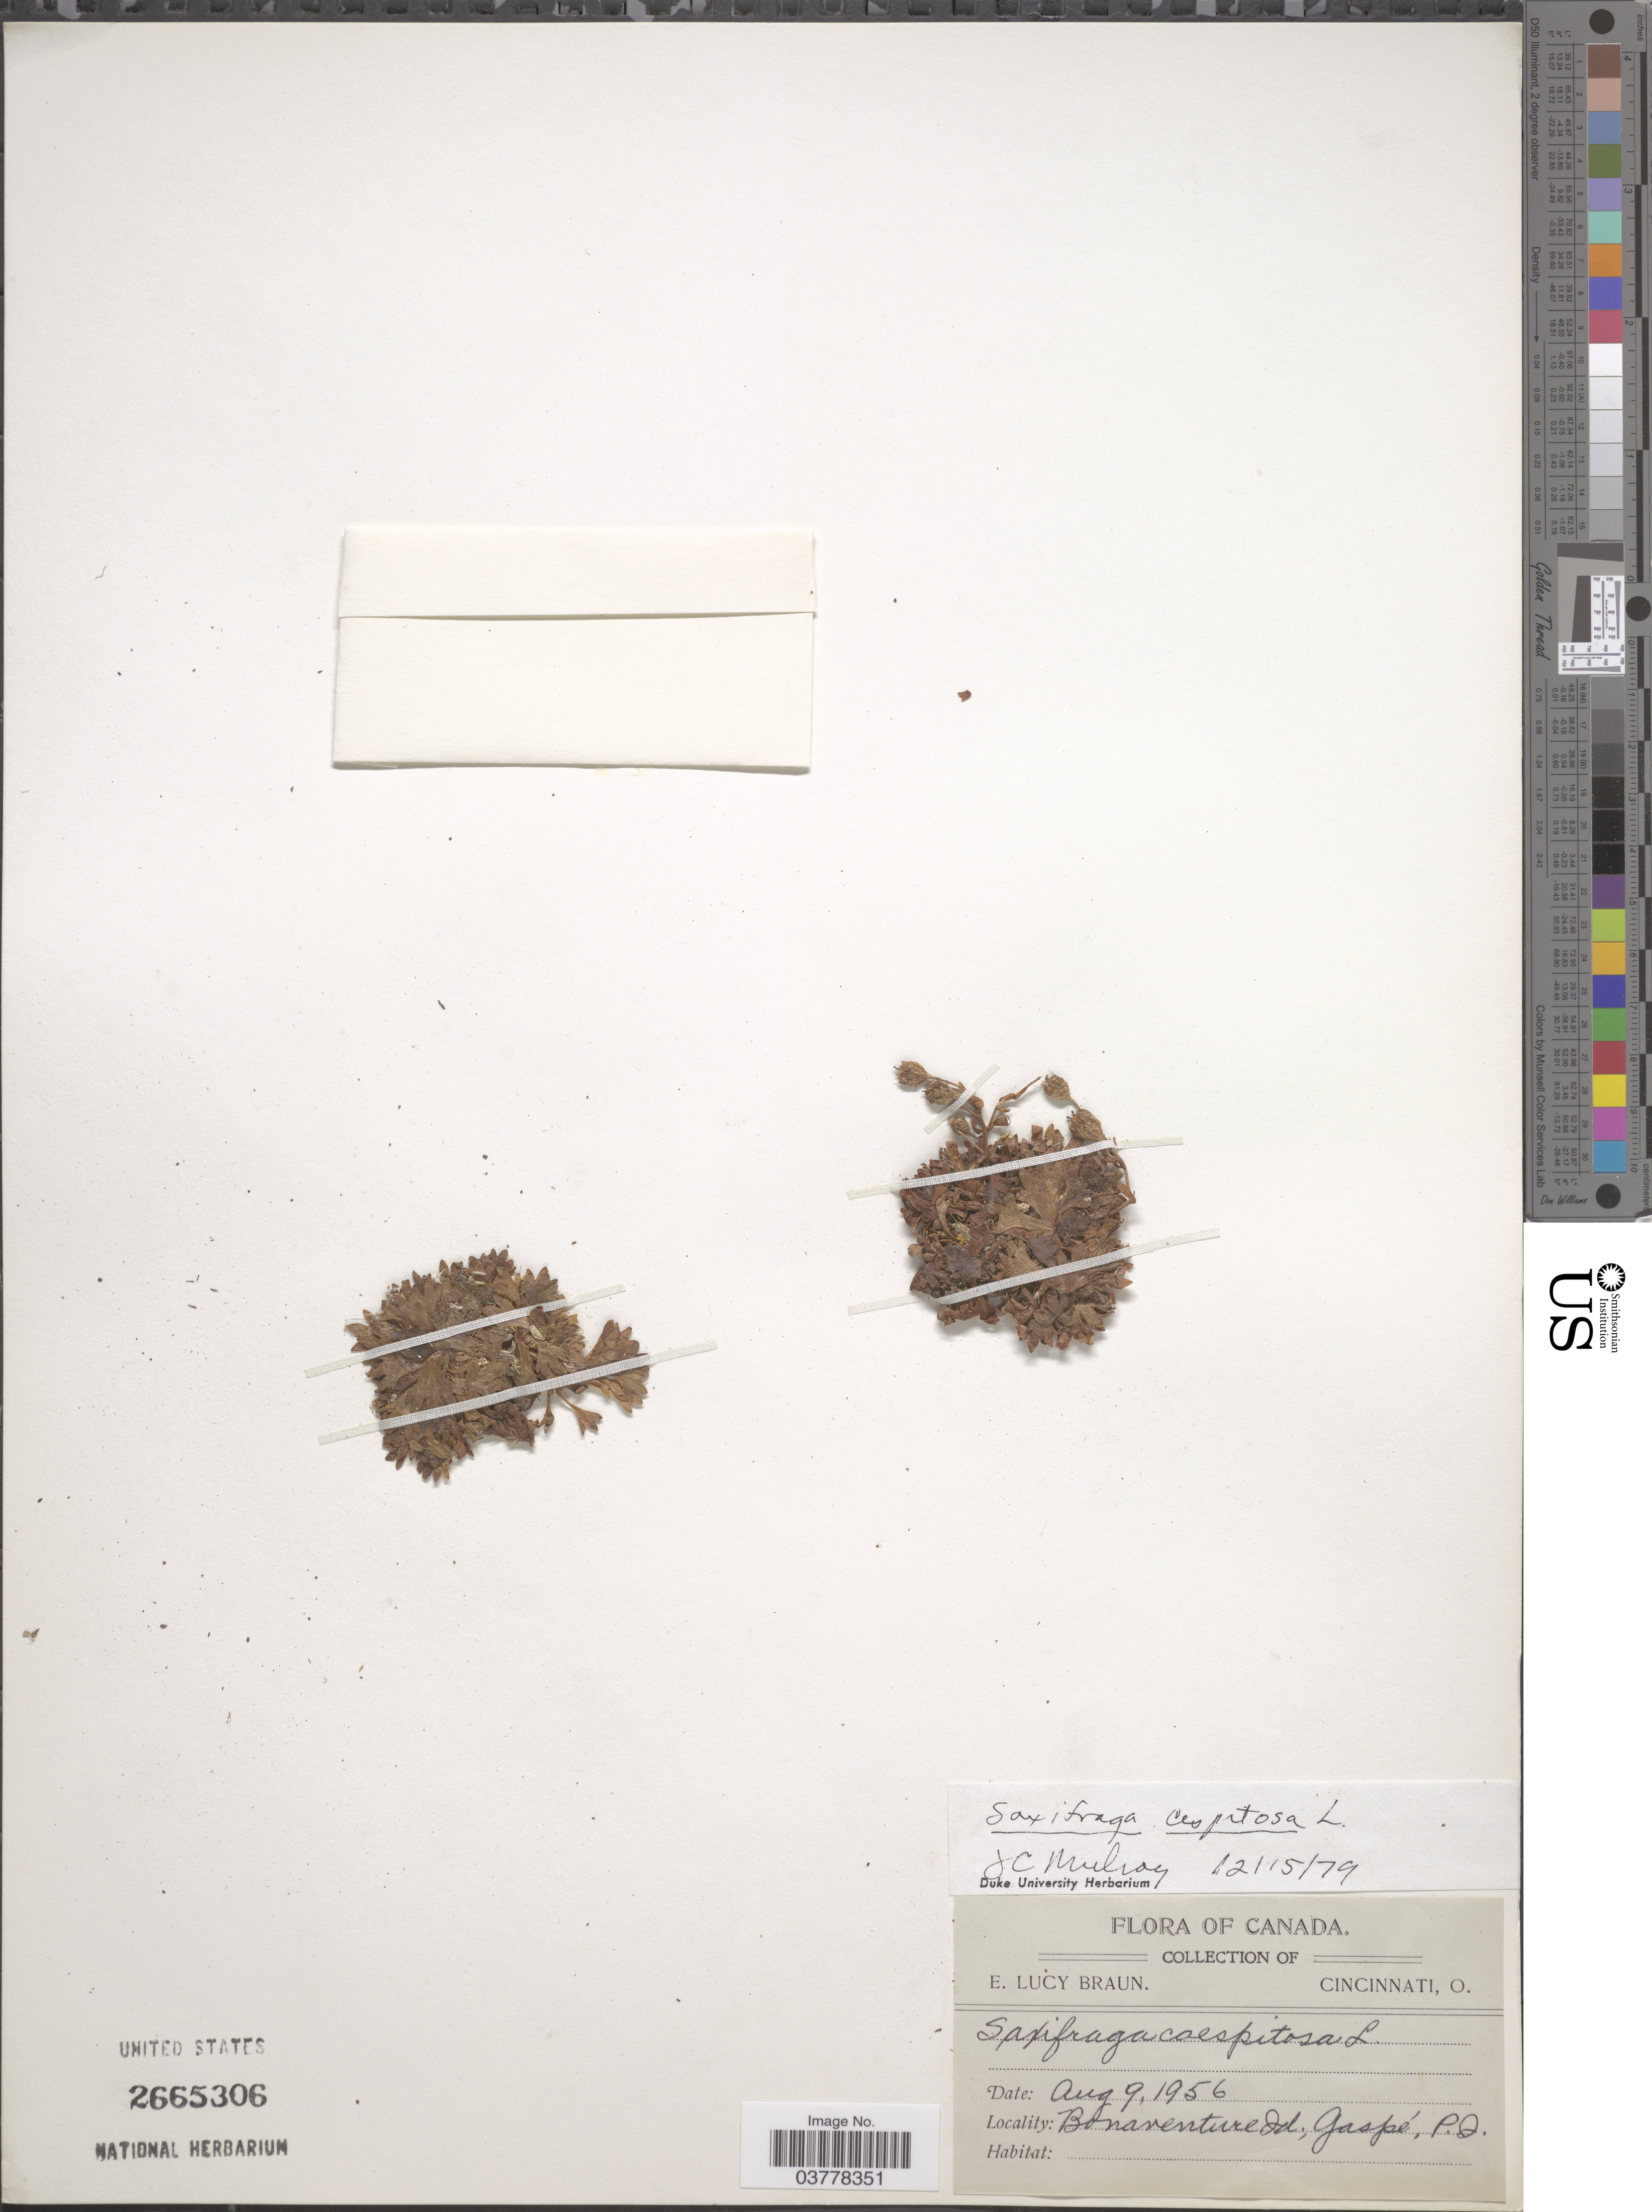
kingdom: Plantae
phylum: Tracheophyta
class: Magnoliopsida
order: Saxifragales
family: Saxifragaceae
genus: Saxifraga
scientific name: Saxifraga caespitosa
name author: L.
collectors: E. L. Braun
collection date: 1956-08-09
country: Canada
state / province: Quebec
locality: Bonaventure Id., Gaspé, P. Q.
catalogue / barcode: US 2665306